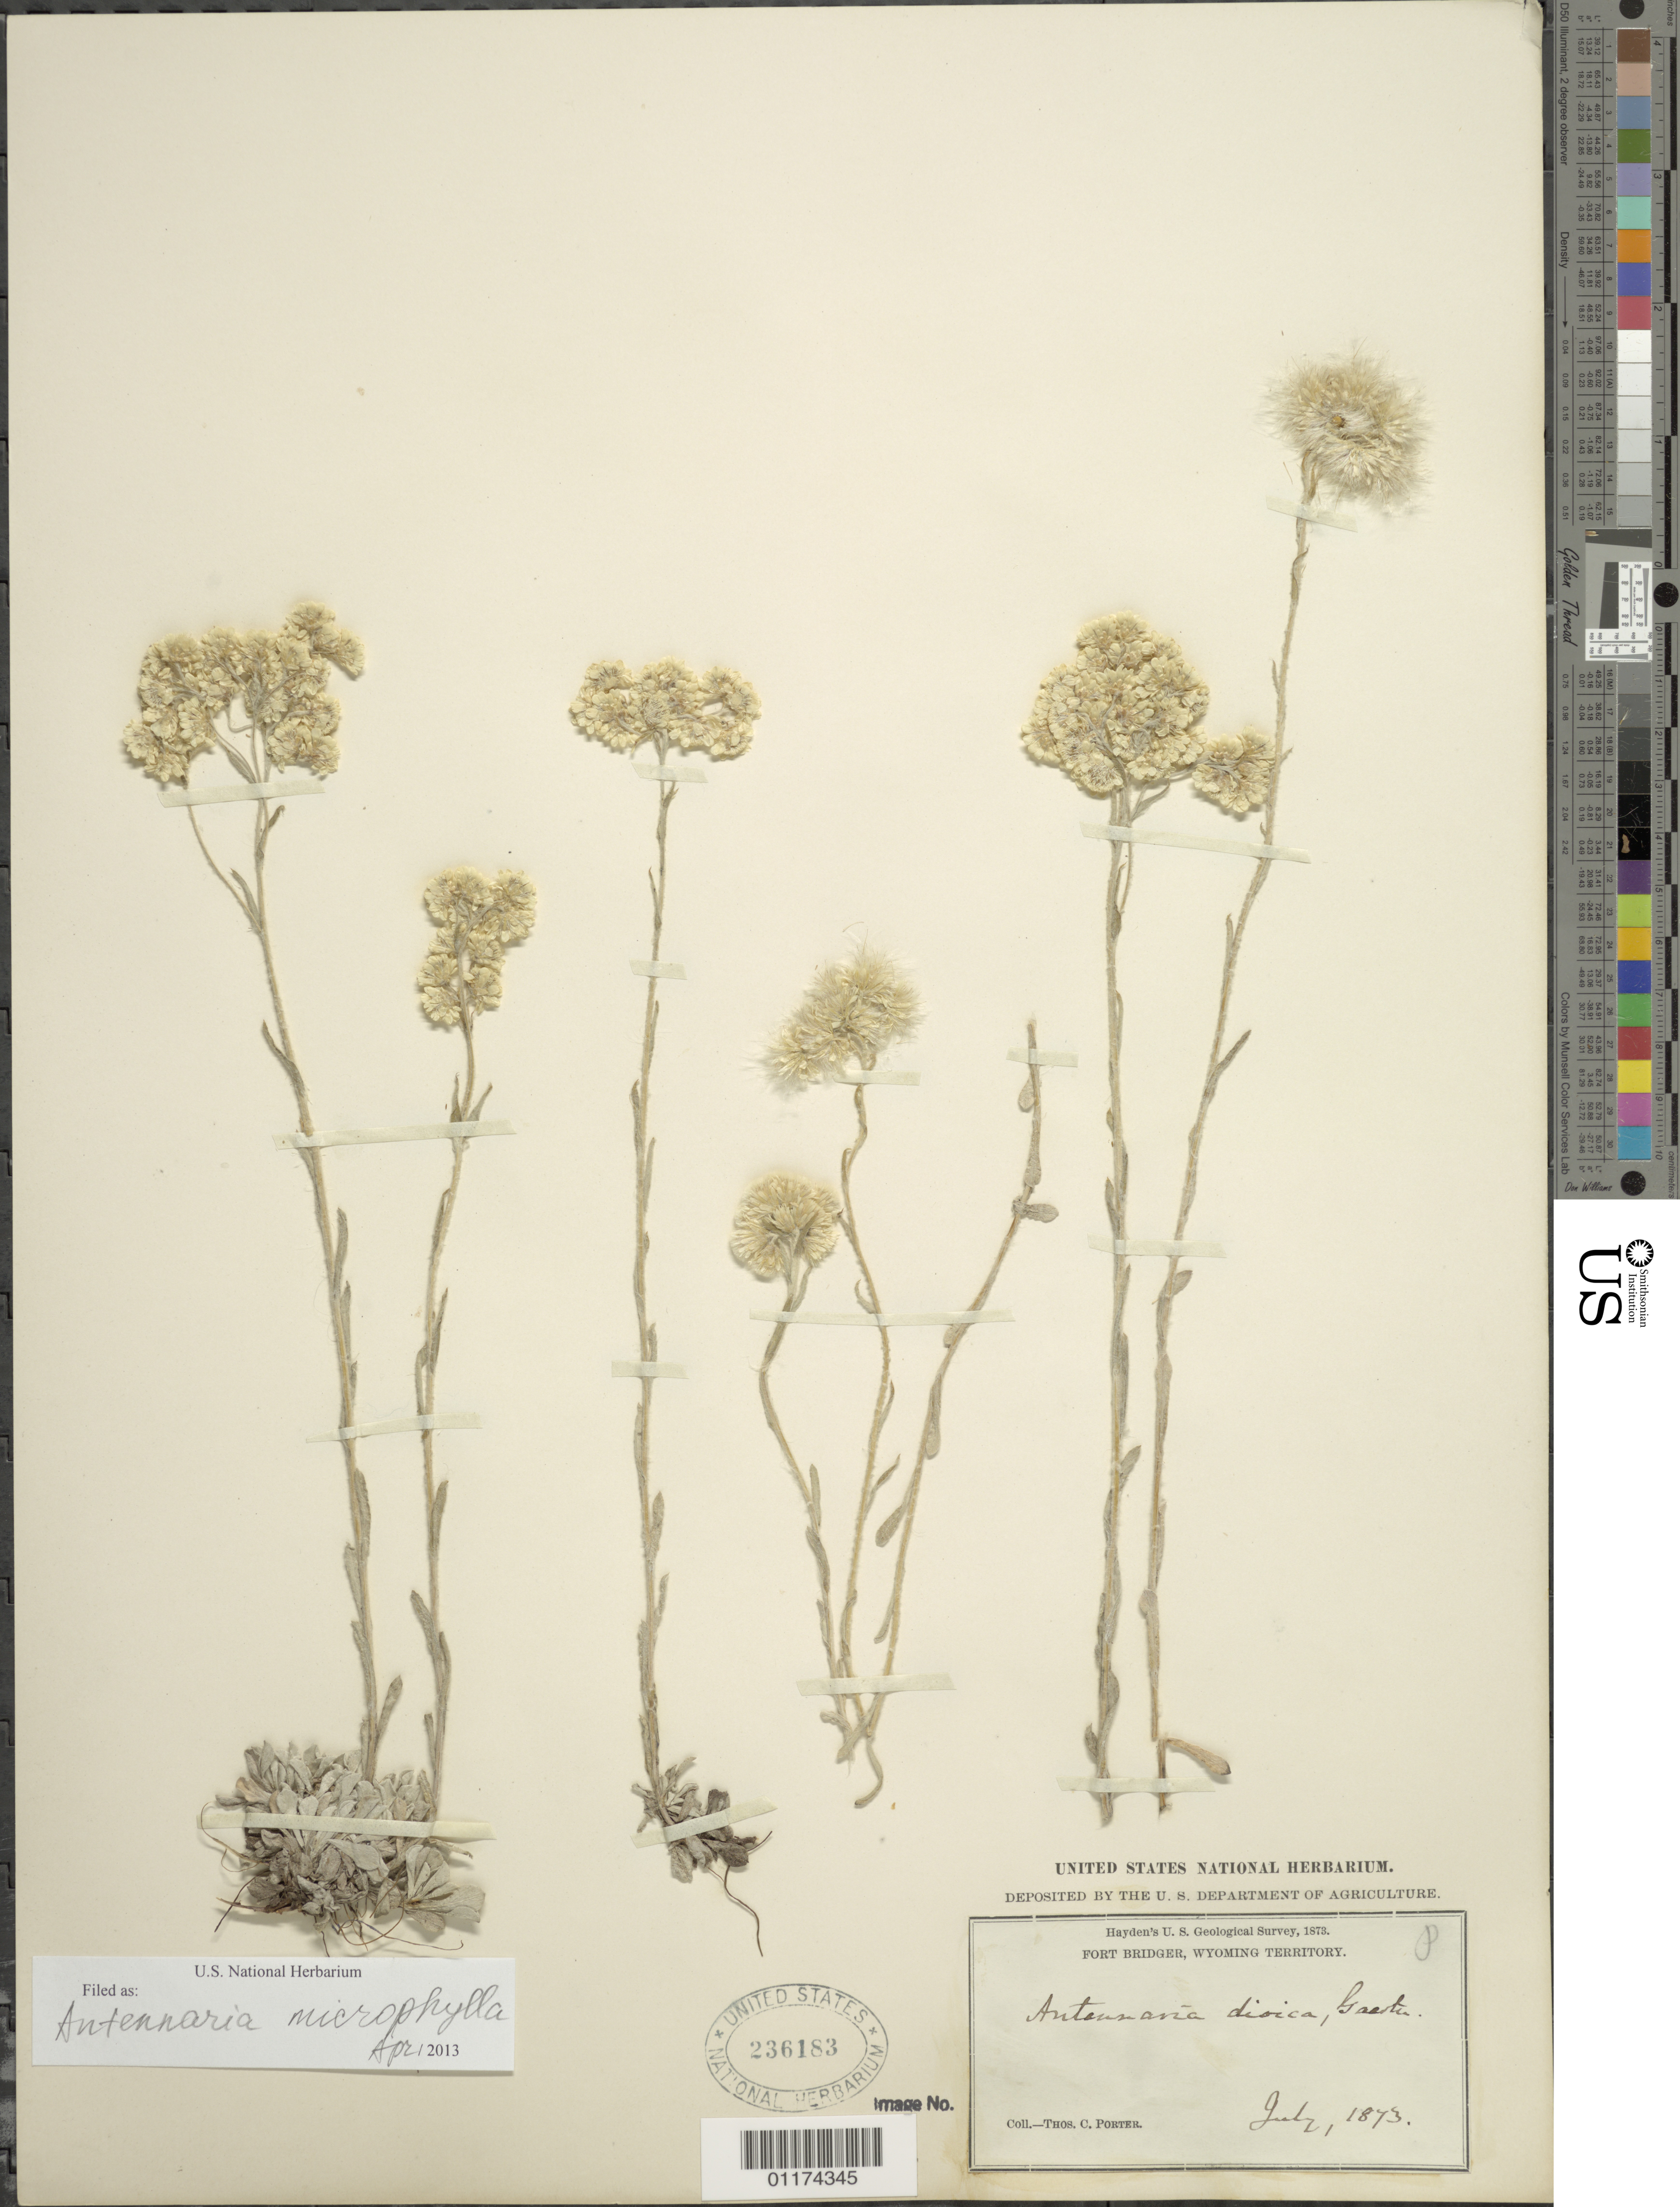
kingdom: Plantae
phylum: Tracheophyta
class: Magnoliopsida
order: Asterales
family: Asteraceae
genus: Antennaria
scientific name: Antennaria microphylla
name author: Rydb.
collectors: T. C. Porter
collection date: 1873-07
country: United States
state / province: Wyoming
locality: Fort Bridger.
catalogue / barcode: US 236183